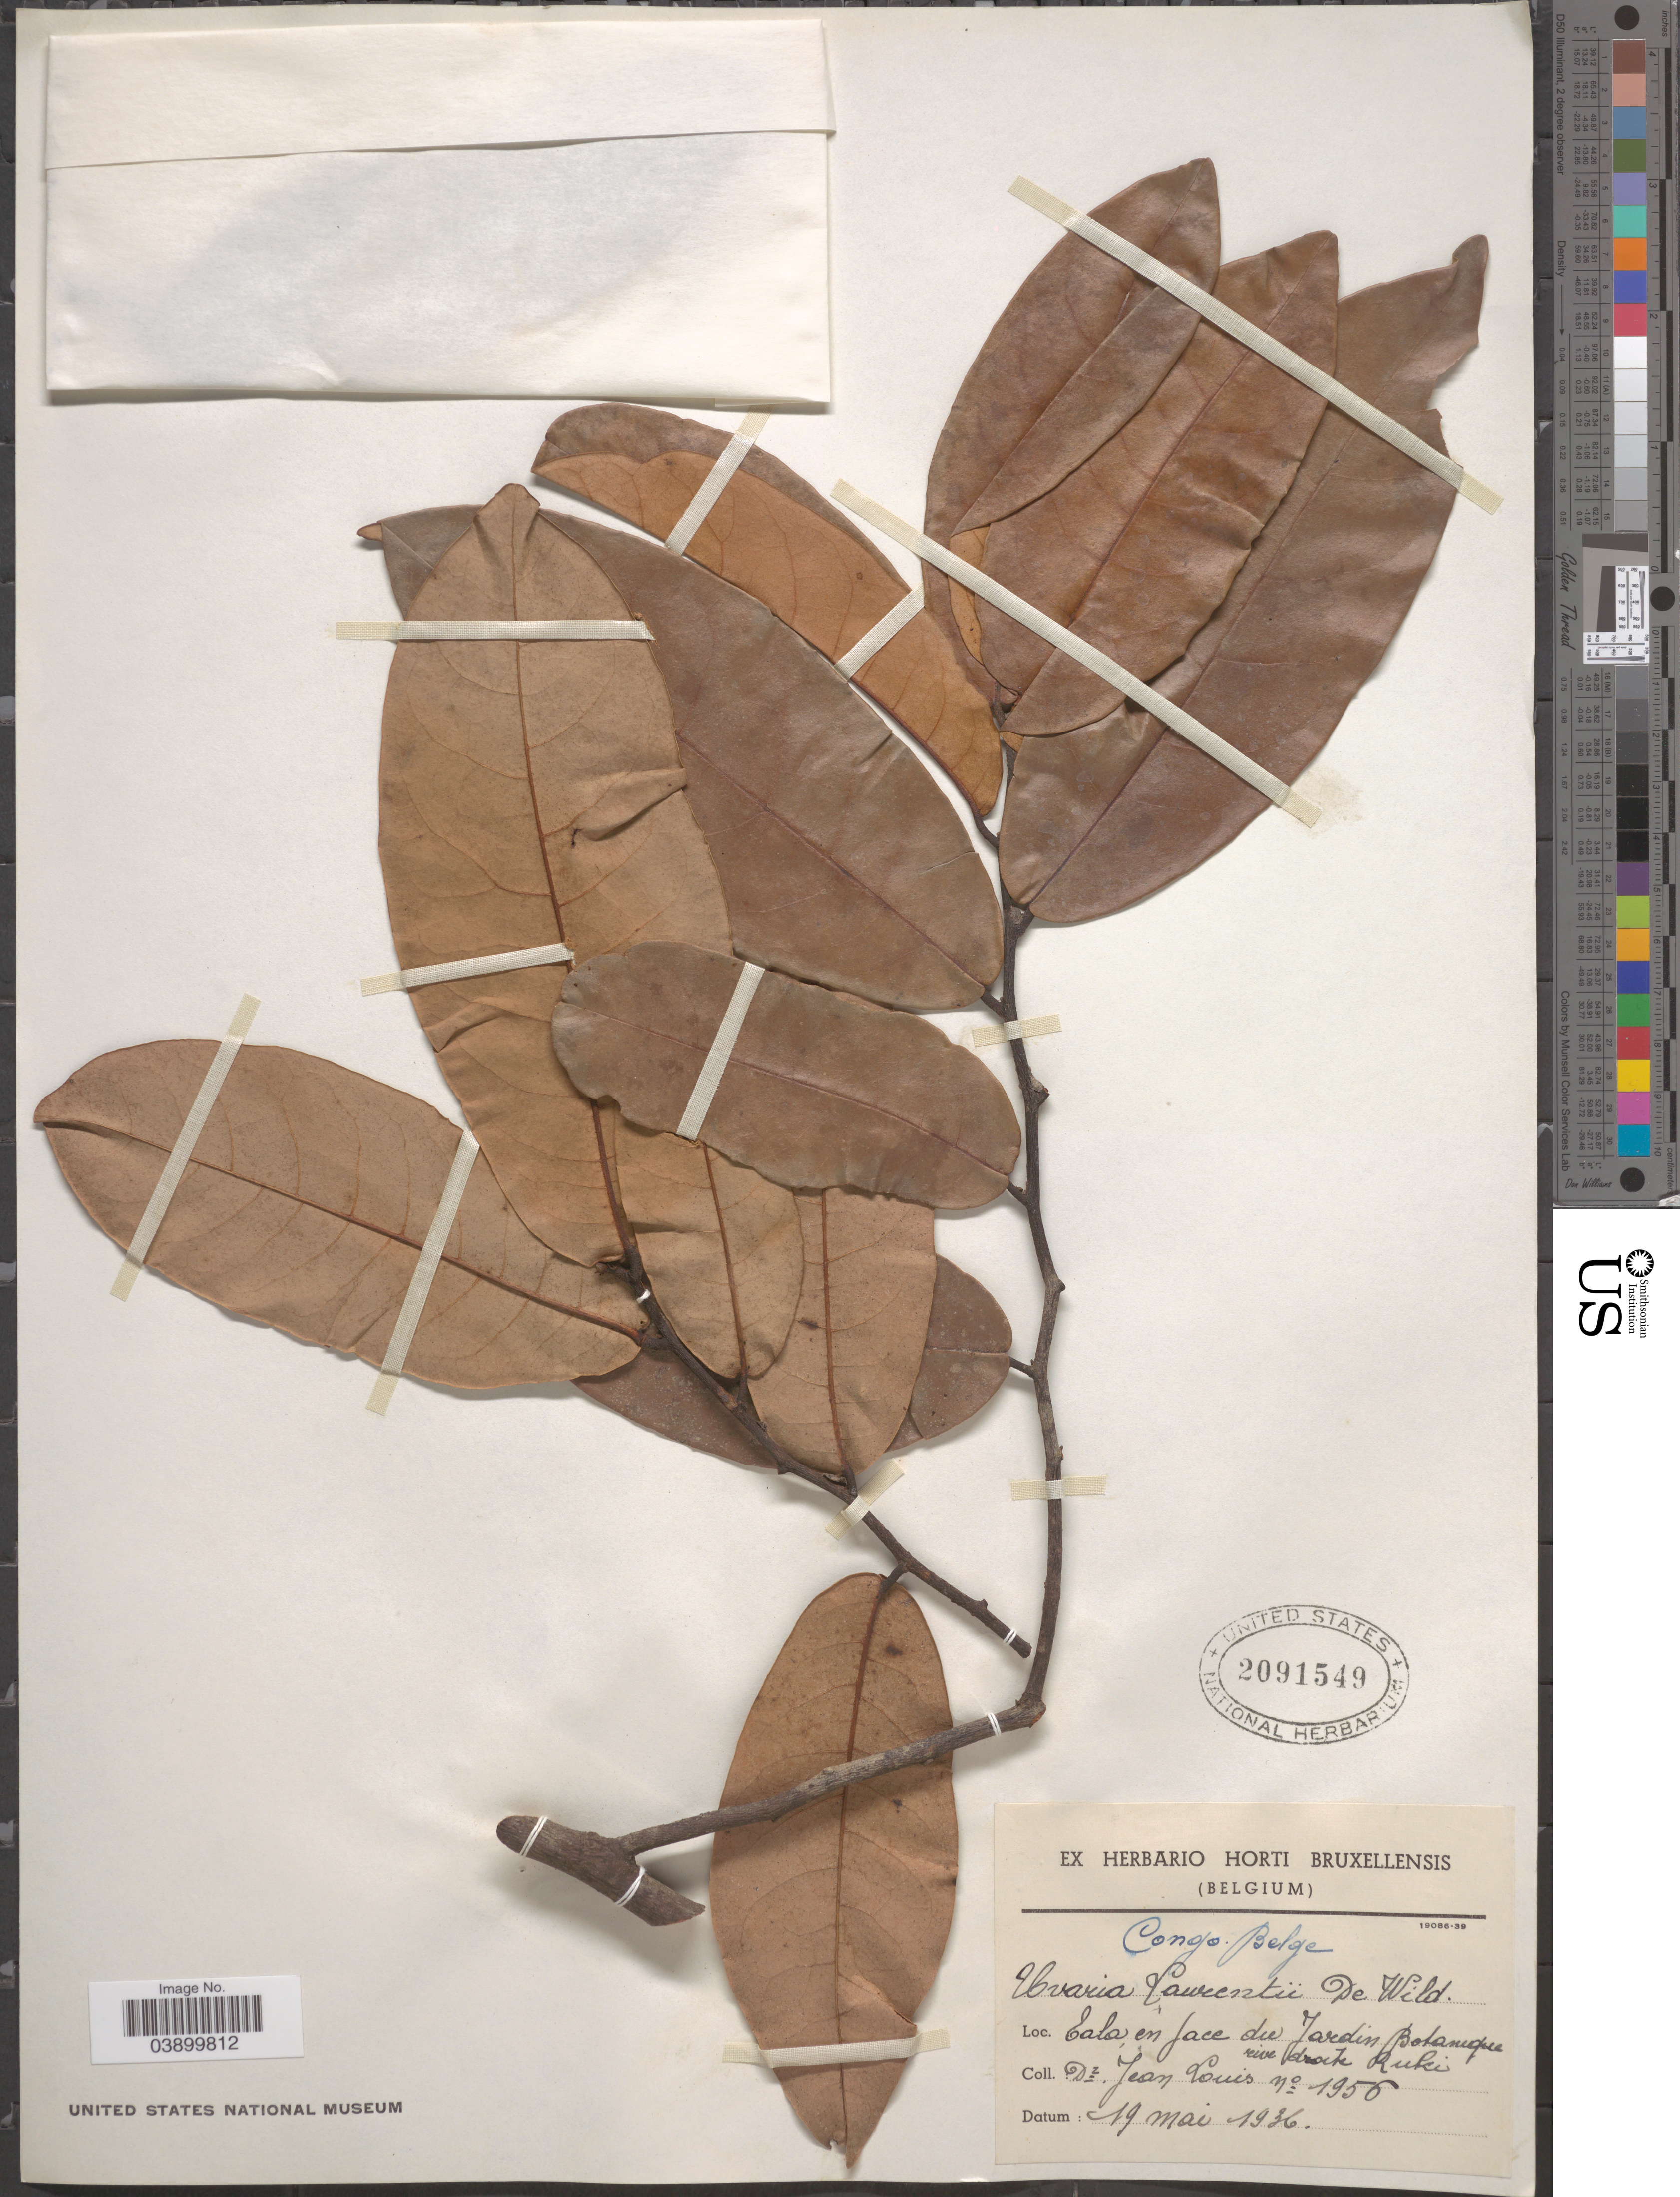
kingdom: Plantae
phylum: Tracheophyta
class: Magnoliopsida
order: Magnoliales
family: Annonaceae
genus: Uvaria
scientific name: Uvaria laurentii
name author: De Wild.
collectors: J. Louis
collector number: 1956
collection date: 1936-05-19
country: Congo, Democratic Republic of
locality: Congo Belge. Eala en face du Jardin Botanique rive dock Ruki.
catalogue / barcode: US 2091549